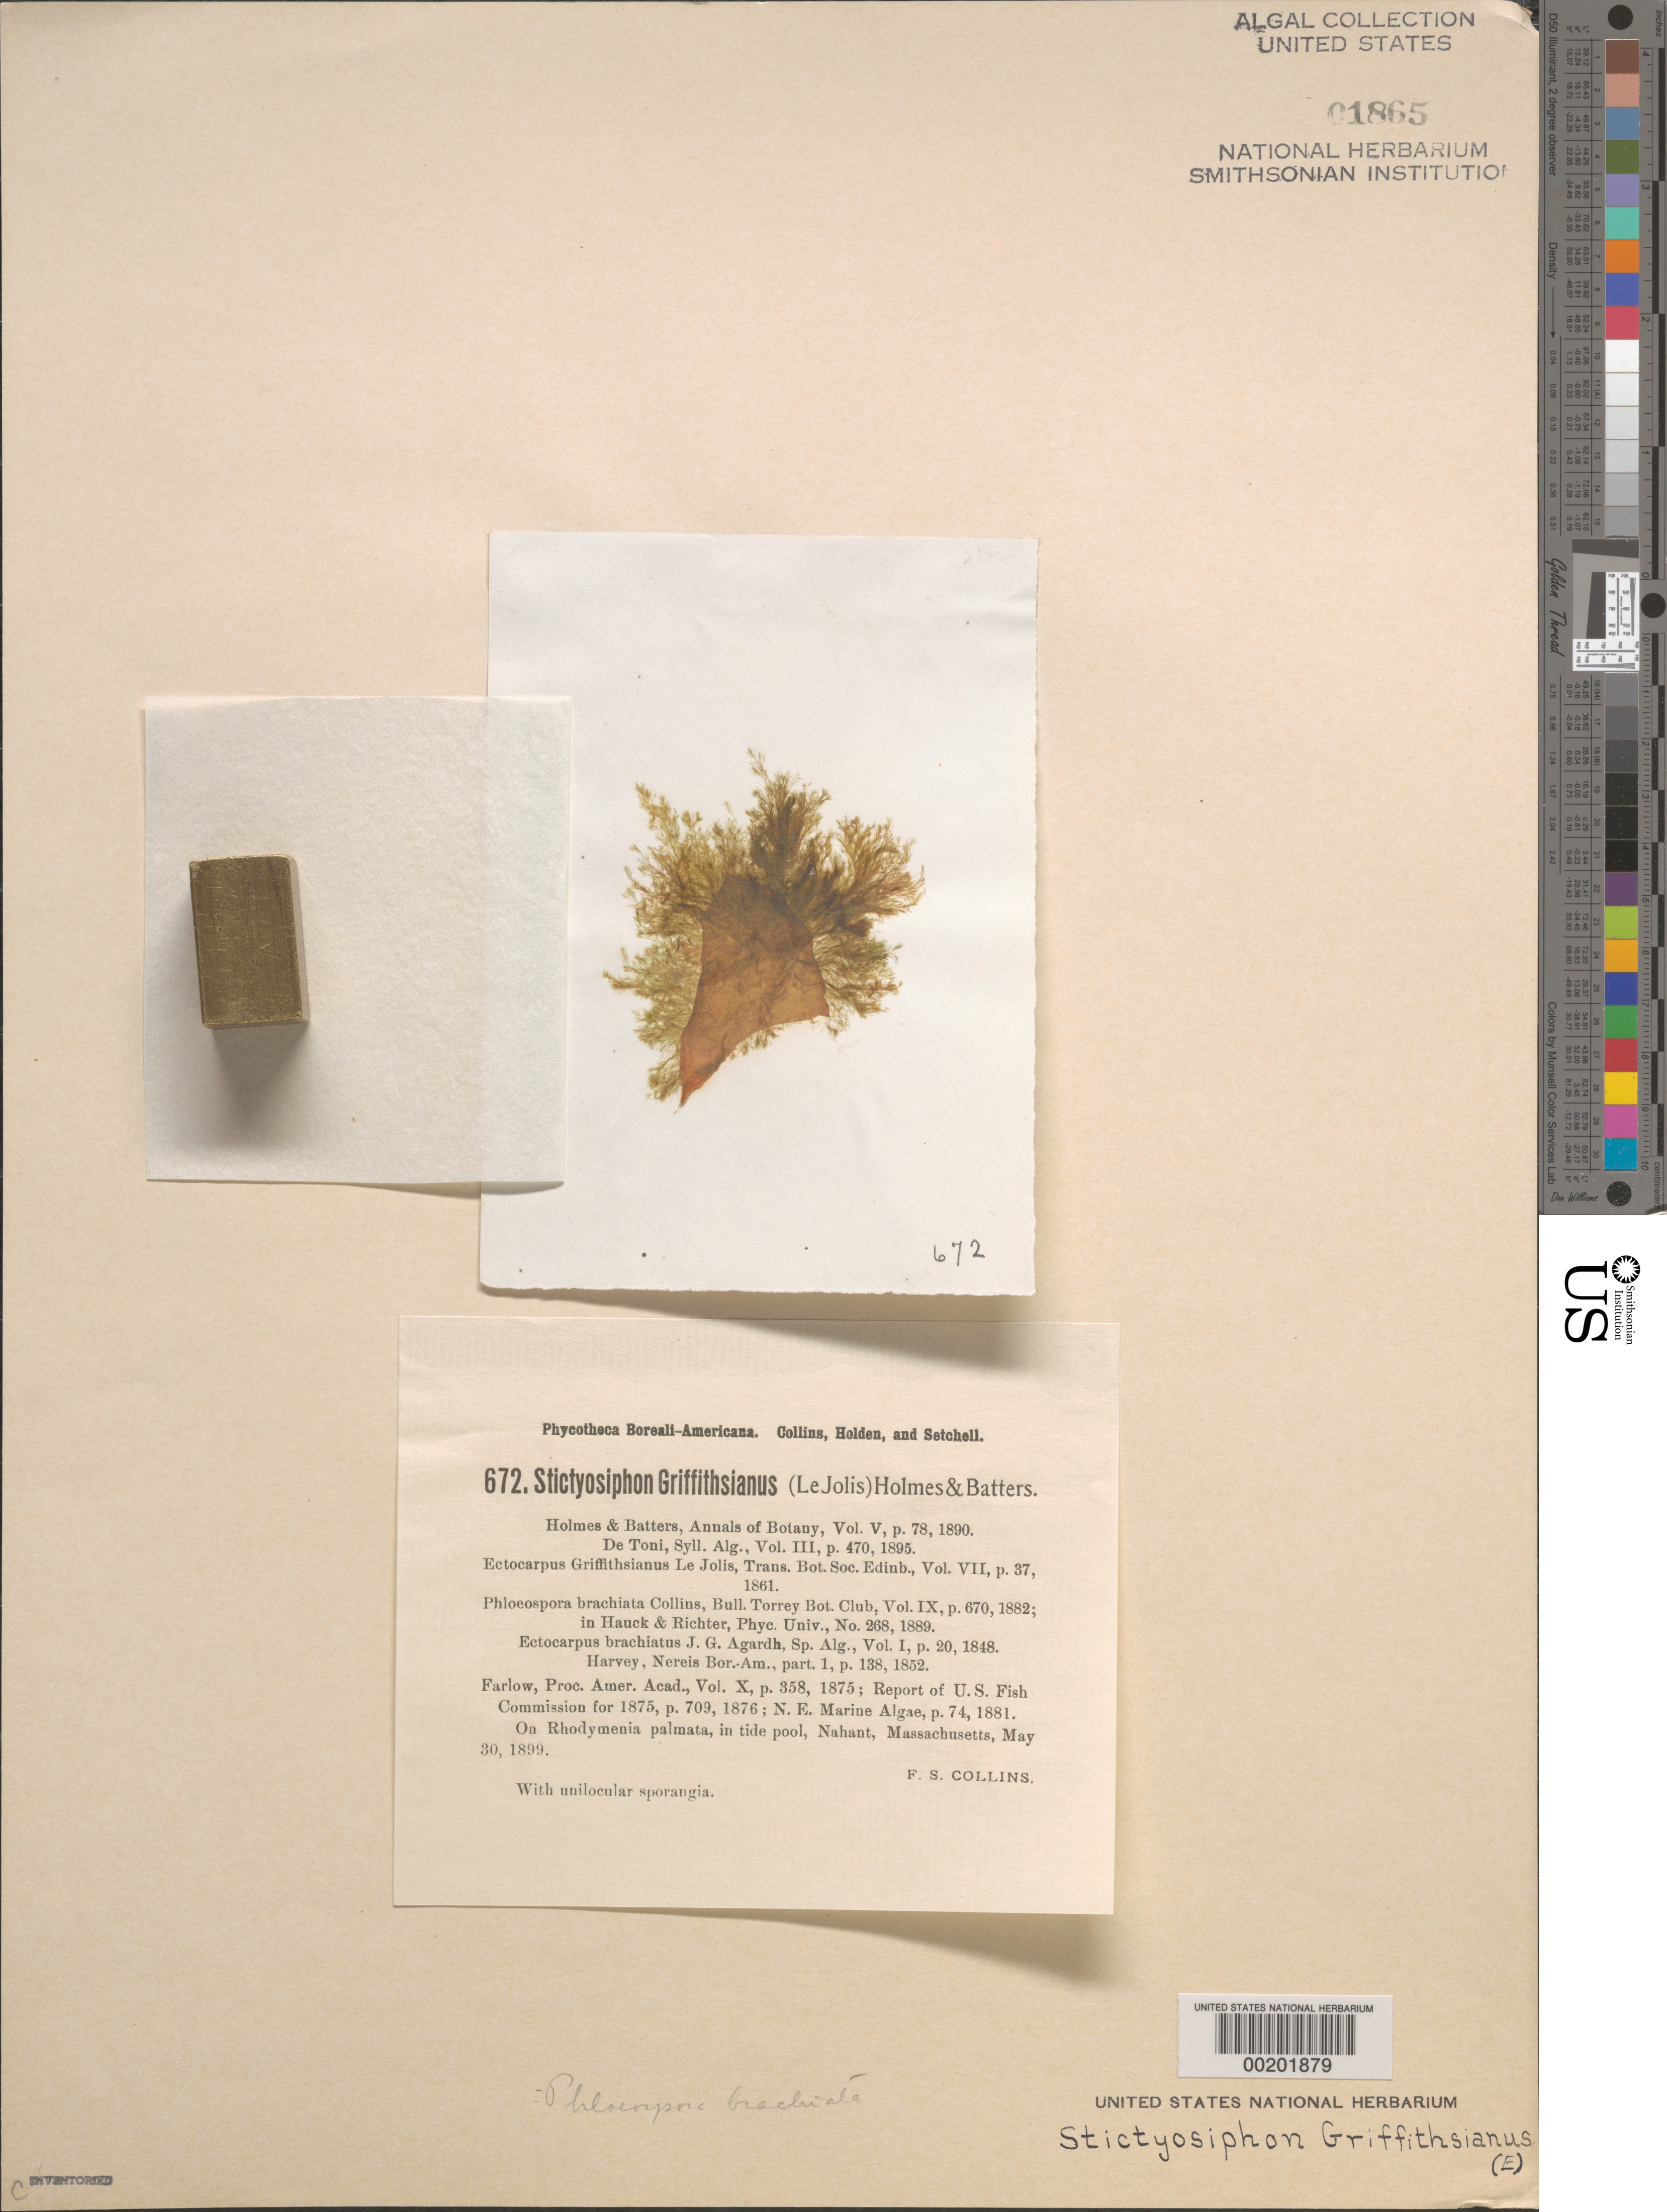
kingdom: Chromista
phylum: Ochrophyta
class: Phaeophyceae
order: Ectocarpales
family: Chordariaceae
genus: Fosliea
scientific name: Fosliea griffithsiana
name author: (Le Jolis) Hagen ex A. Athanasiadis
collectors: F. Collins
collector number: PB-A 672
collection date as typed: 30 May 1899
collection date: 1899-05-30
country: United States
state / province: Massachusetts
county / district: Essex County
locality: Nahant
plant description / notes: Collins, Holden & Setchell, Phycotheca Boreali-Americana, as Stictyosiphon griffithsianus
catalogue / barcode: US 1865